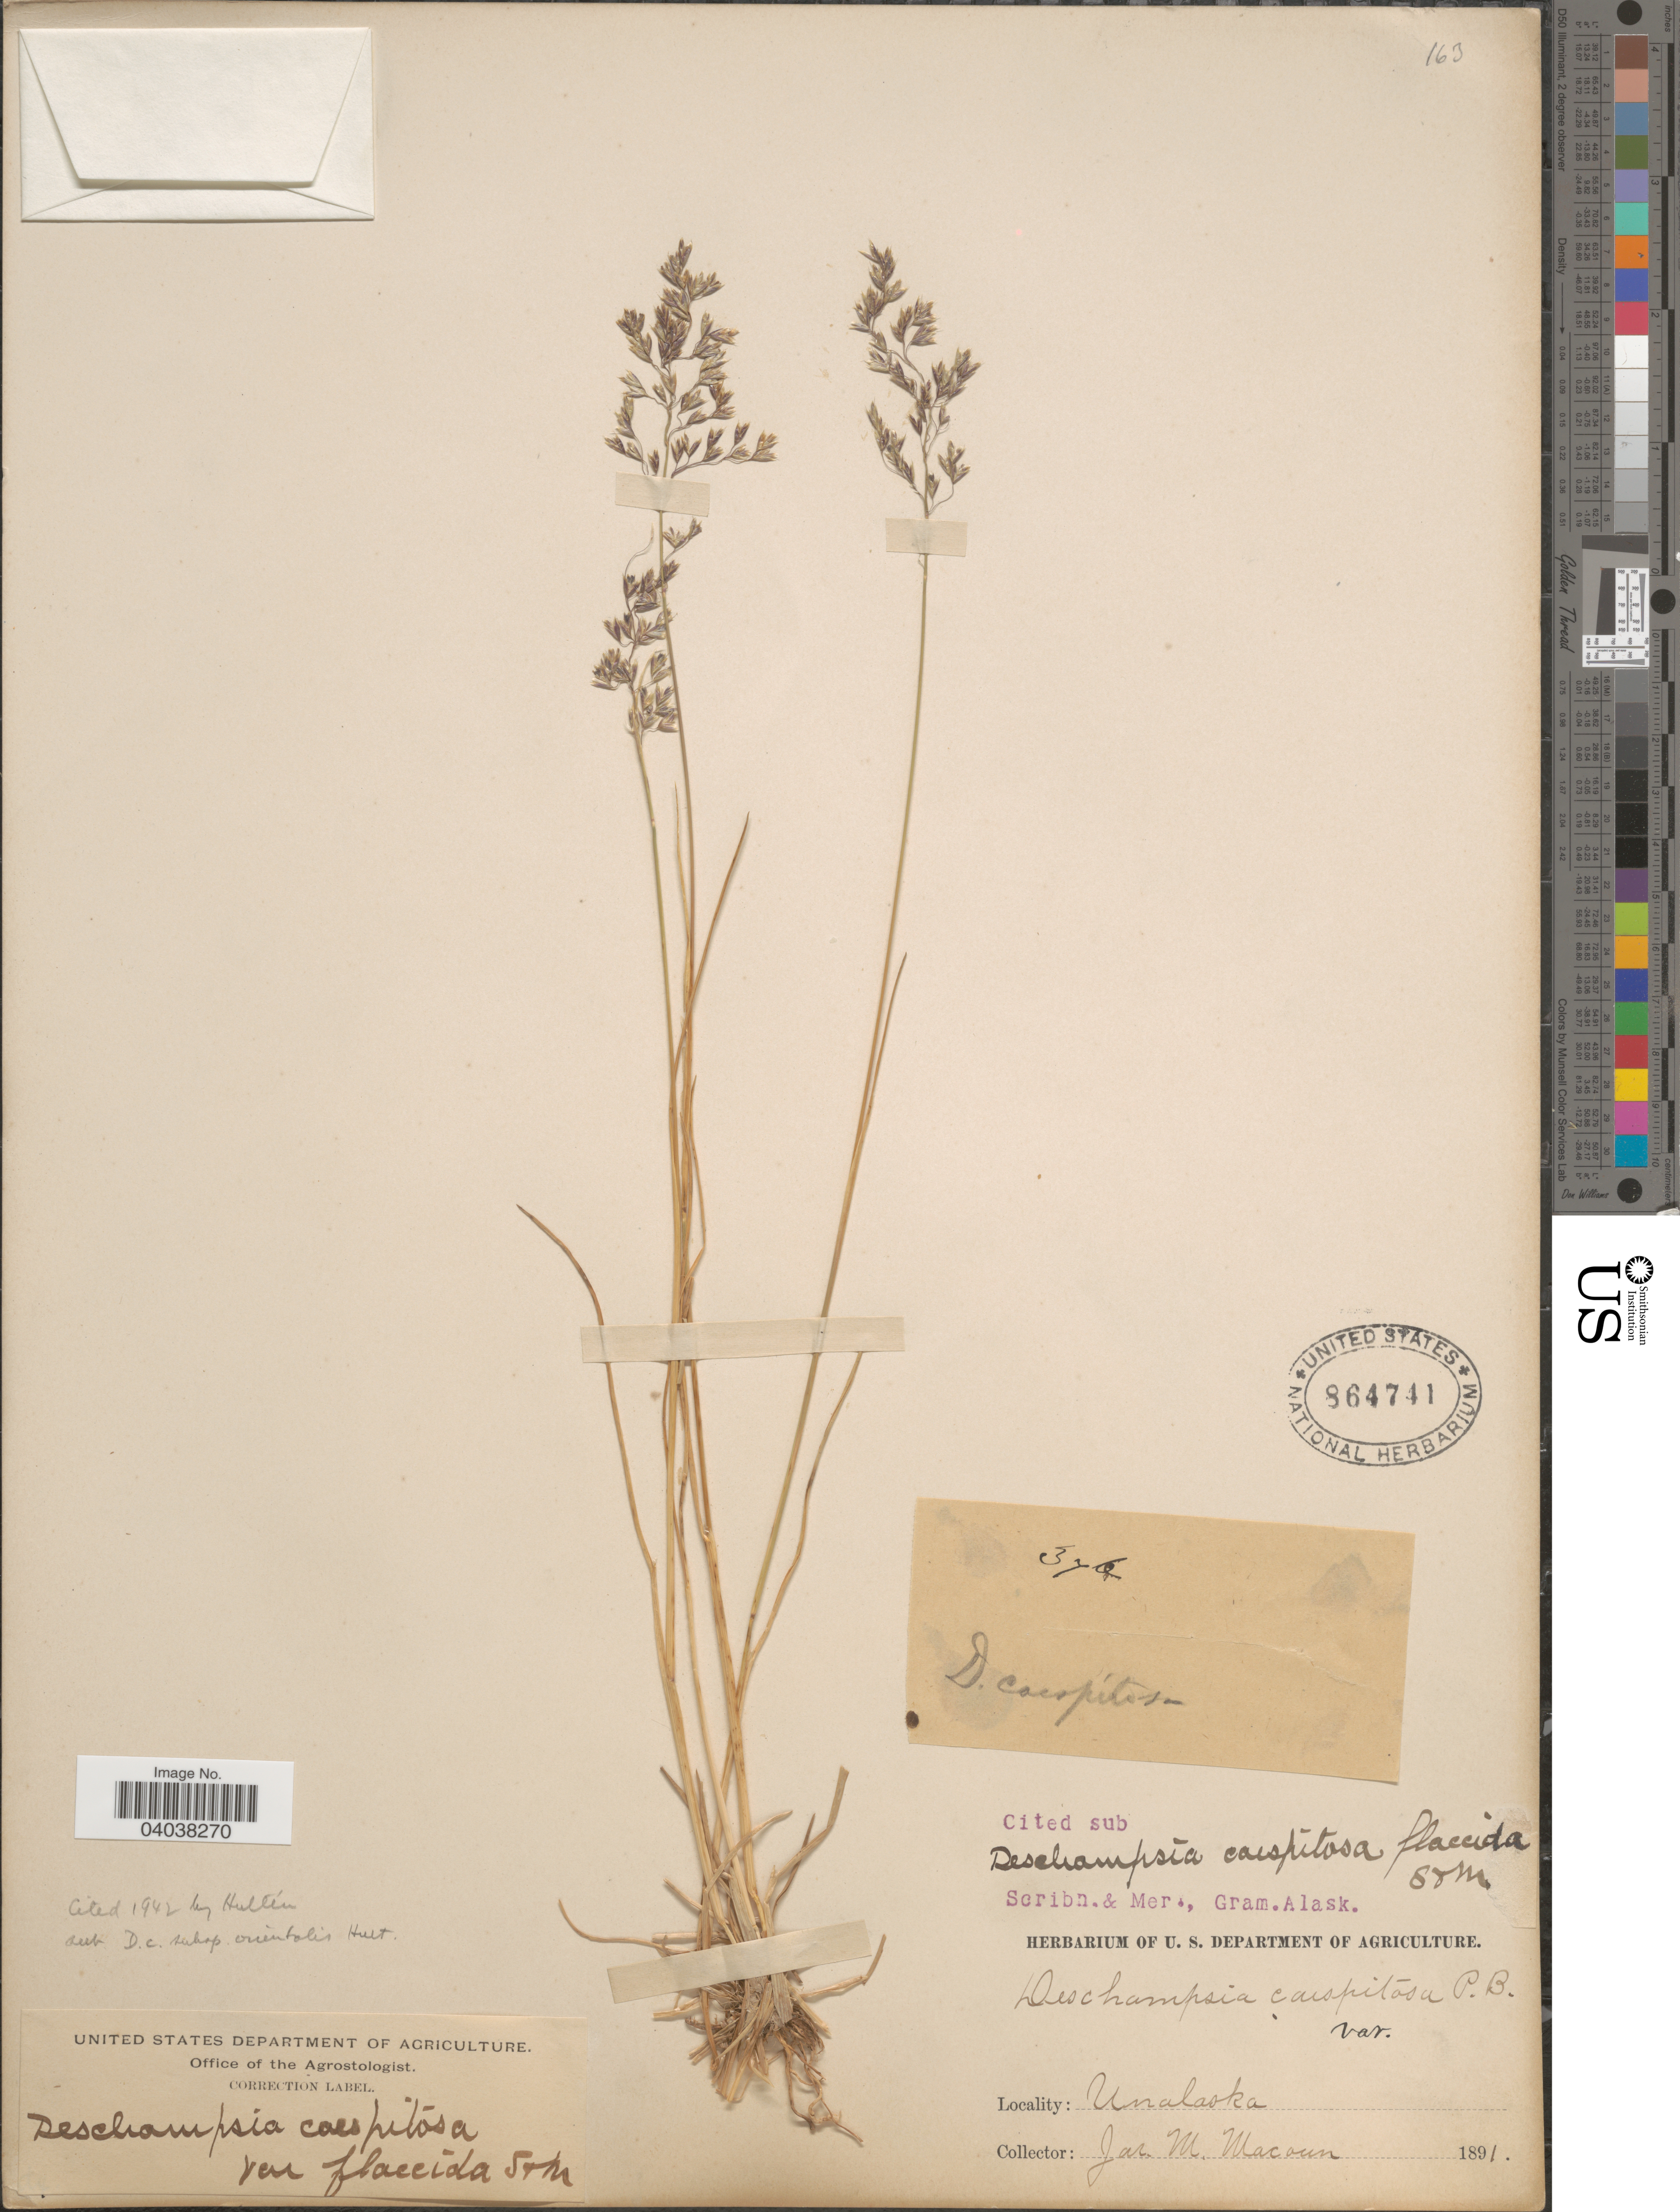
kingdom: Plantae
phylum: Tracheophyta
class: Liliopsida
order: Poales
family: Poaceae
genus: Deschampsia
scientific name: Deschampsia cespitosa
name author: (L.) P. Beauv.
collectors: J. M. Macoun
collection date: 1891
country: United States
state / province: Alaska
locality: Unalaska.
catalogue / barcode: US 864741